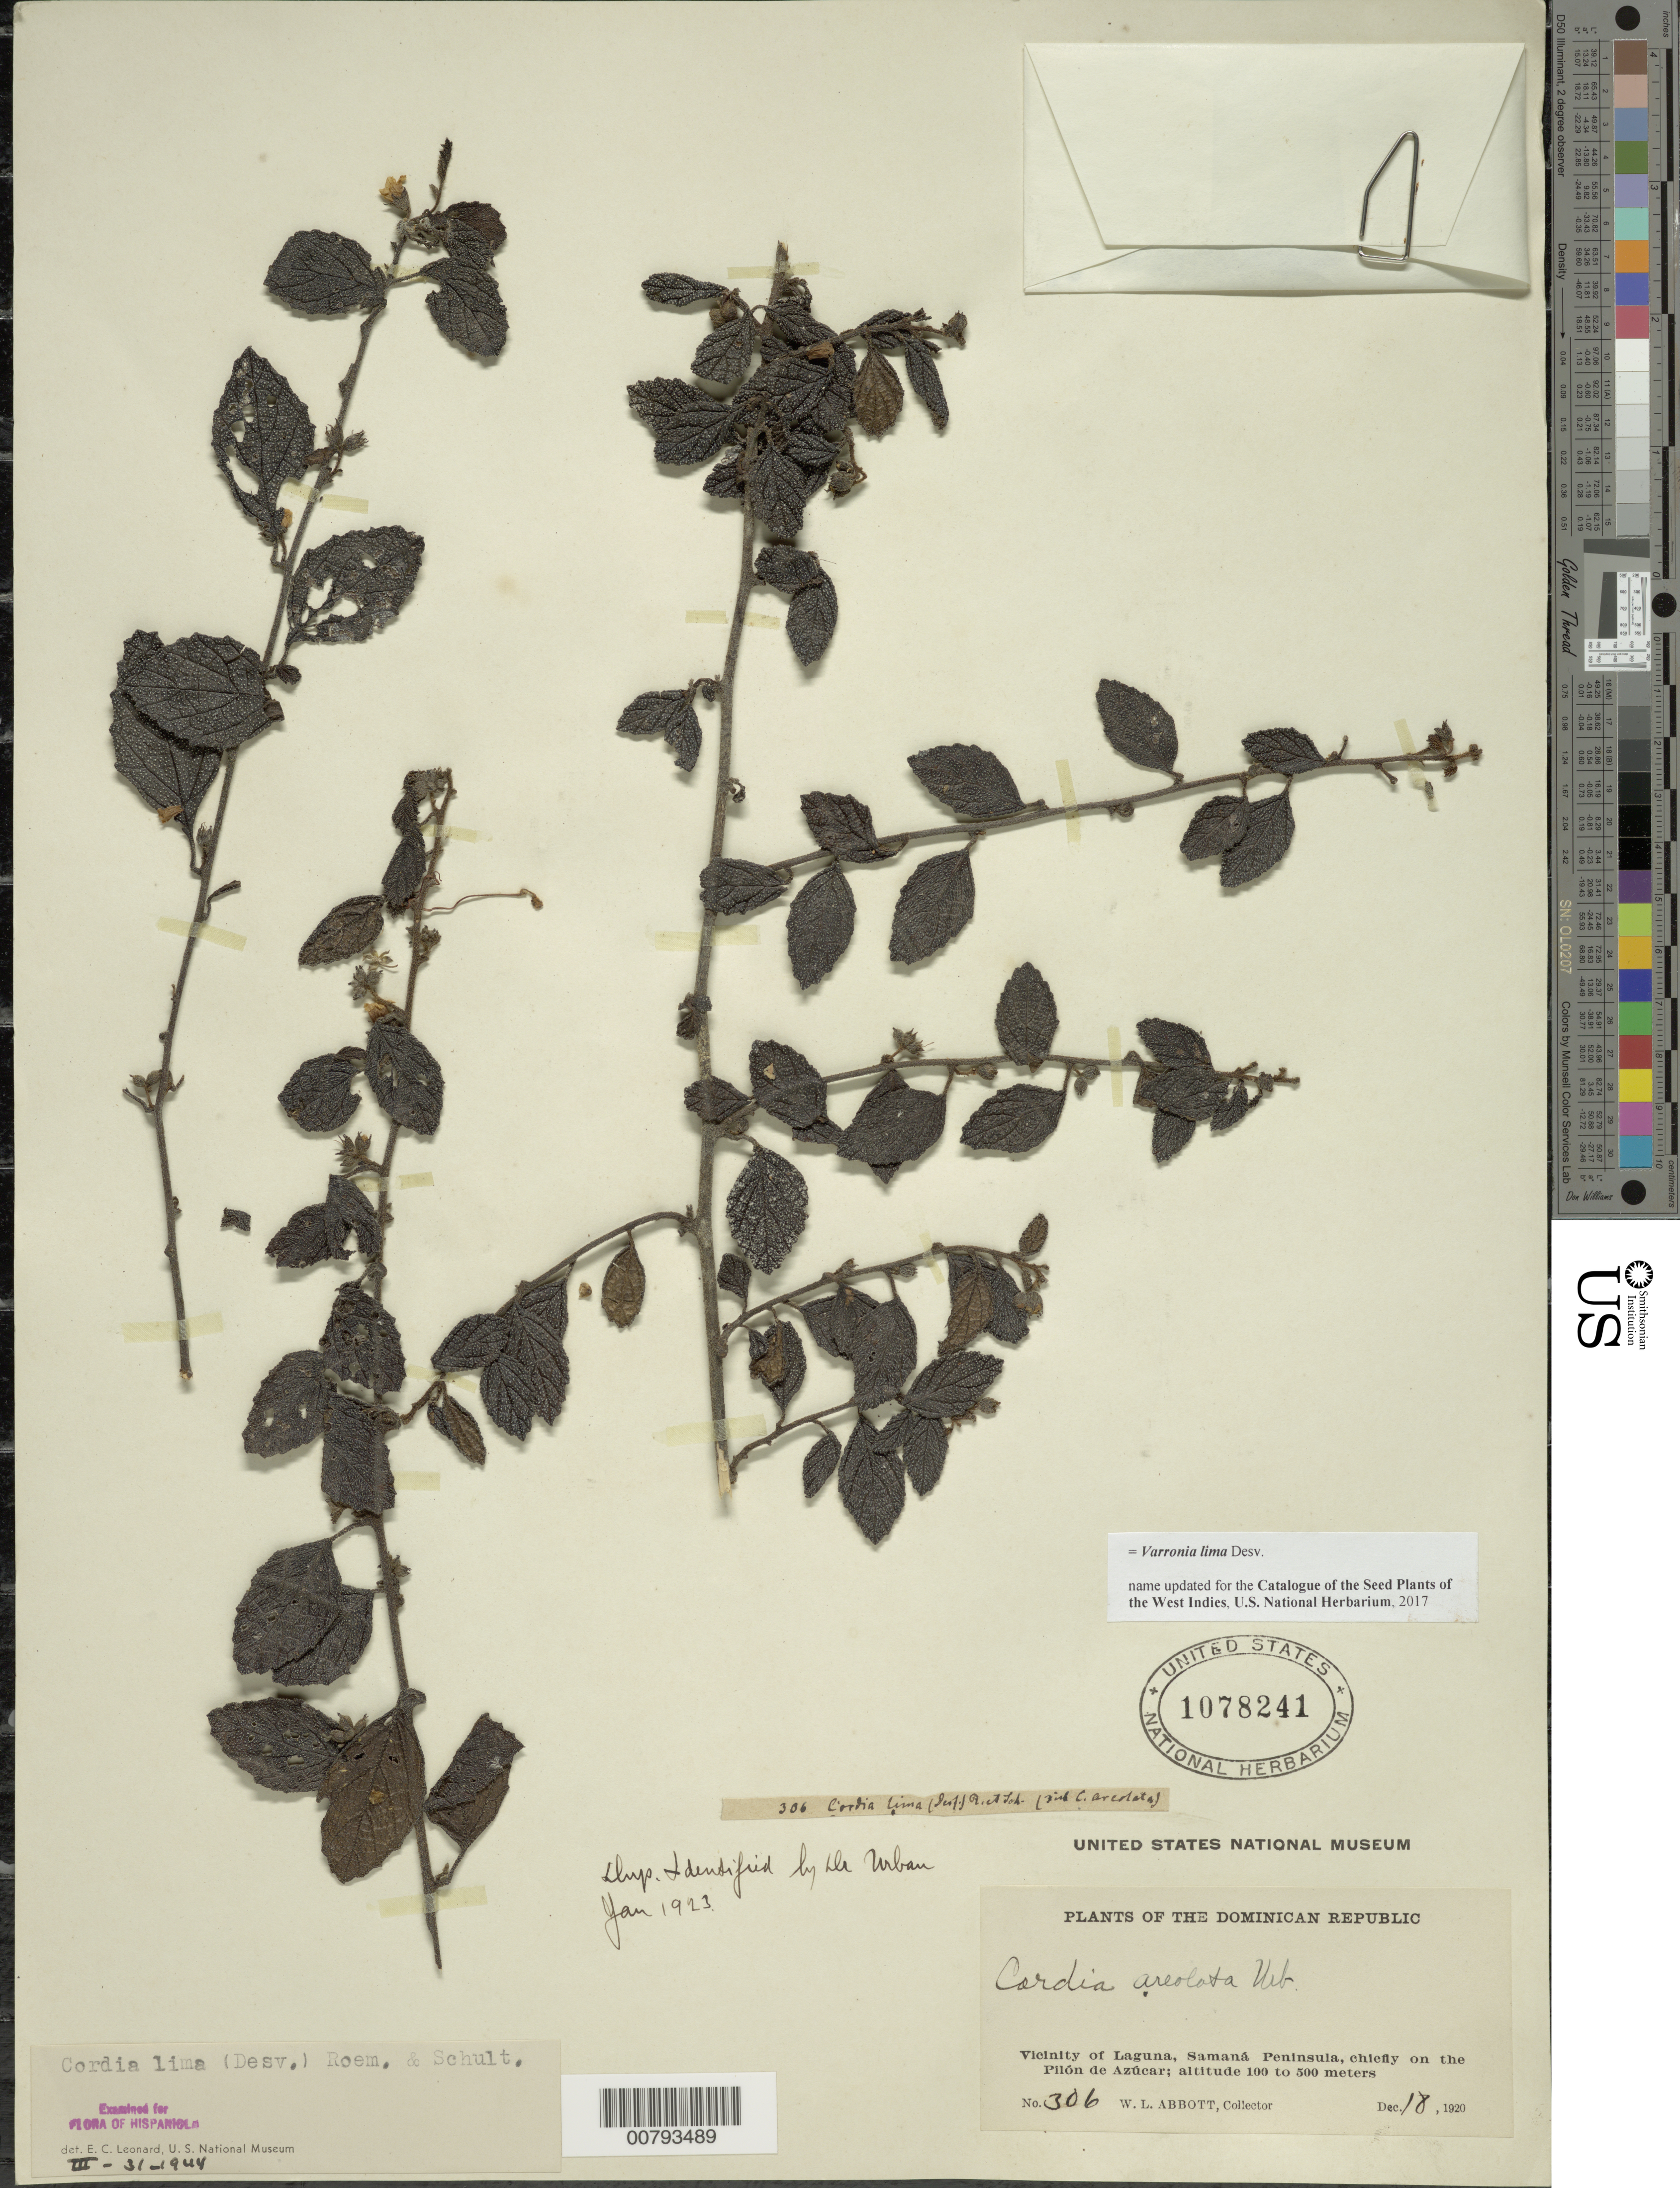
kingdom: Plantae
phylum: Tracheophyta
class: Magnoliopsida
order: Boraginales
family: Cordiaceae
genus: Varronia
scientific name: Varronia lima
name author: Desv.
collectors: W. L. Abbott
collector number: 306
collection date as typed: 18 Dec 1920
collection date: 1920-12-18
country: Dominican Republic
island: Hispaniola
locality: Peninsula of Samaná, vicinity of Laguna, on the Pilón de Azúcar.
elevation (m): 100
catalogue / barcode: US 1078241